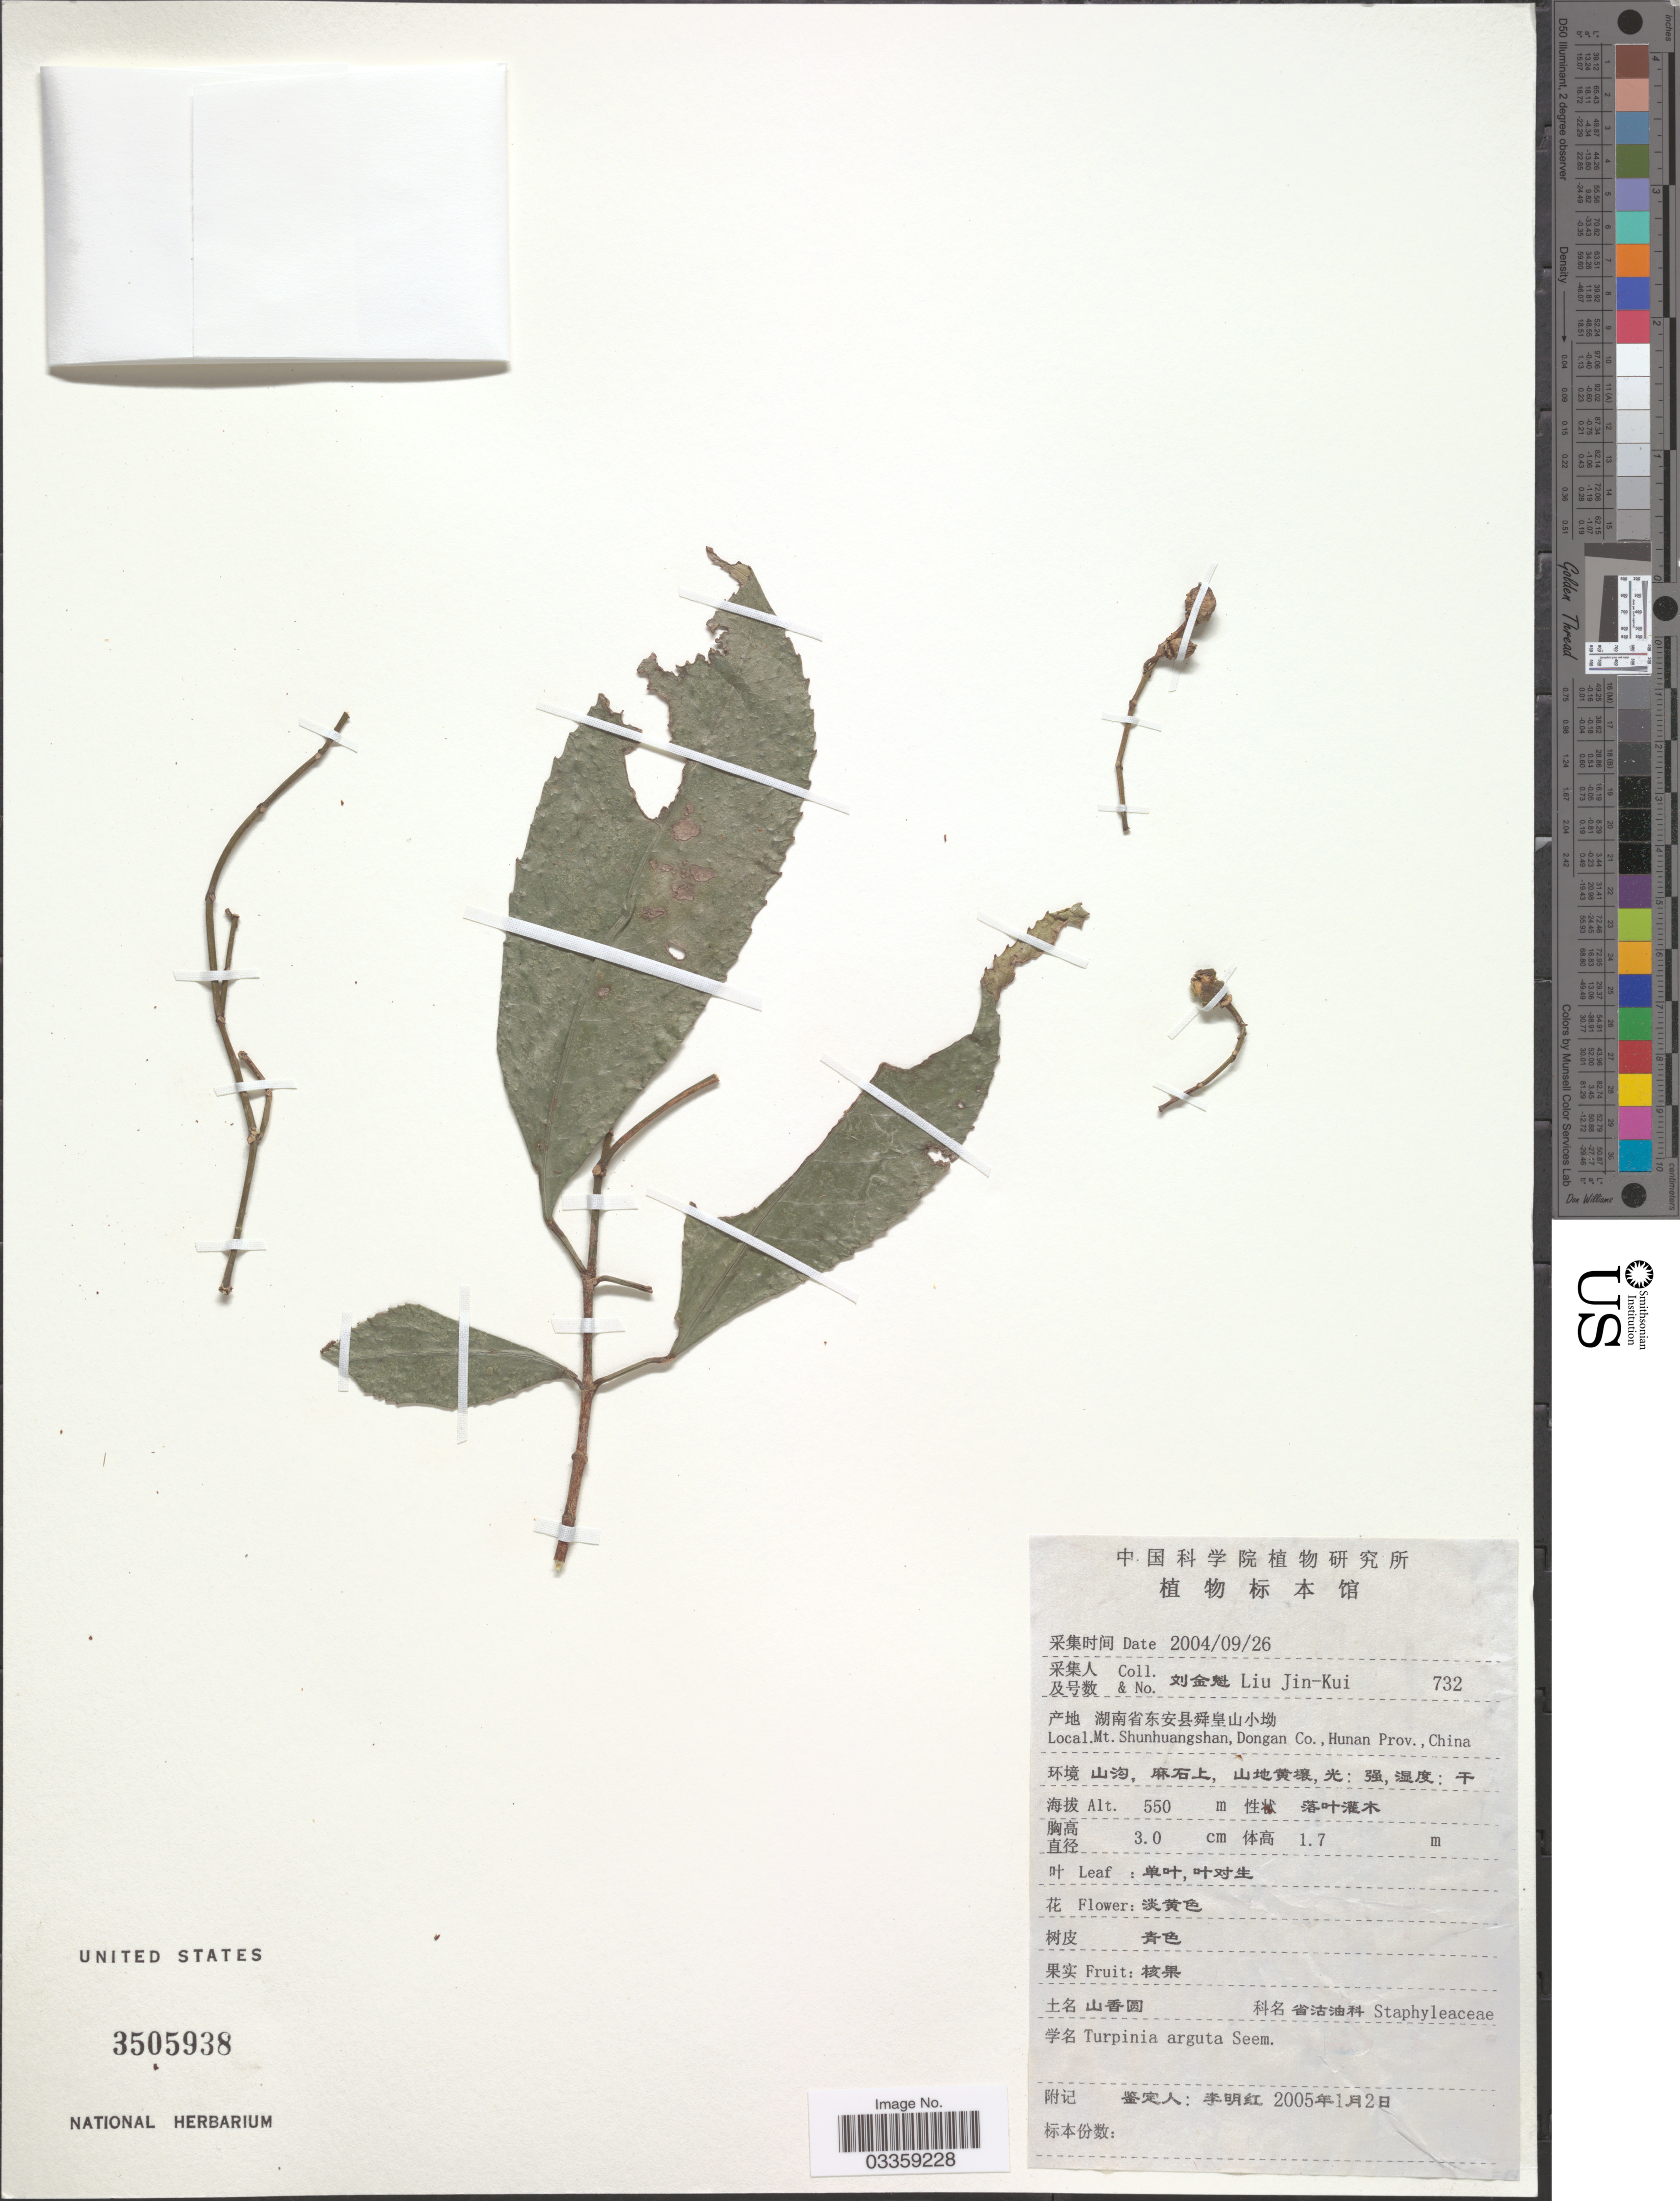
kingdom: Plantae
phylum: Tracheophyta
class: Magnoliopsida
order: Crossosomatales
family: Staphyleaceae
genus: Turpinia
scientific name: Turpinia arguta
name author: (Lindl.) Seem.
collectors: Liu Jin-Kui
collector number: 732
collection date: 2004-09-26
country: China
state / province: Hunan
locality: Mt. Shunhuangshan, Dongan Co.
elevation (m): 550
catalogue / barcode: US 3505938